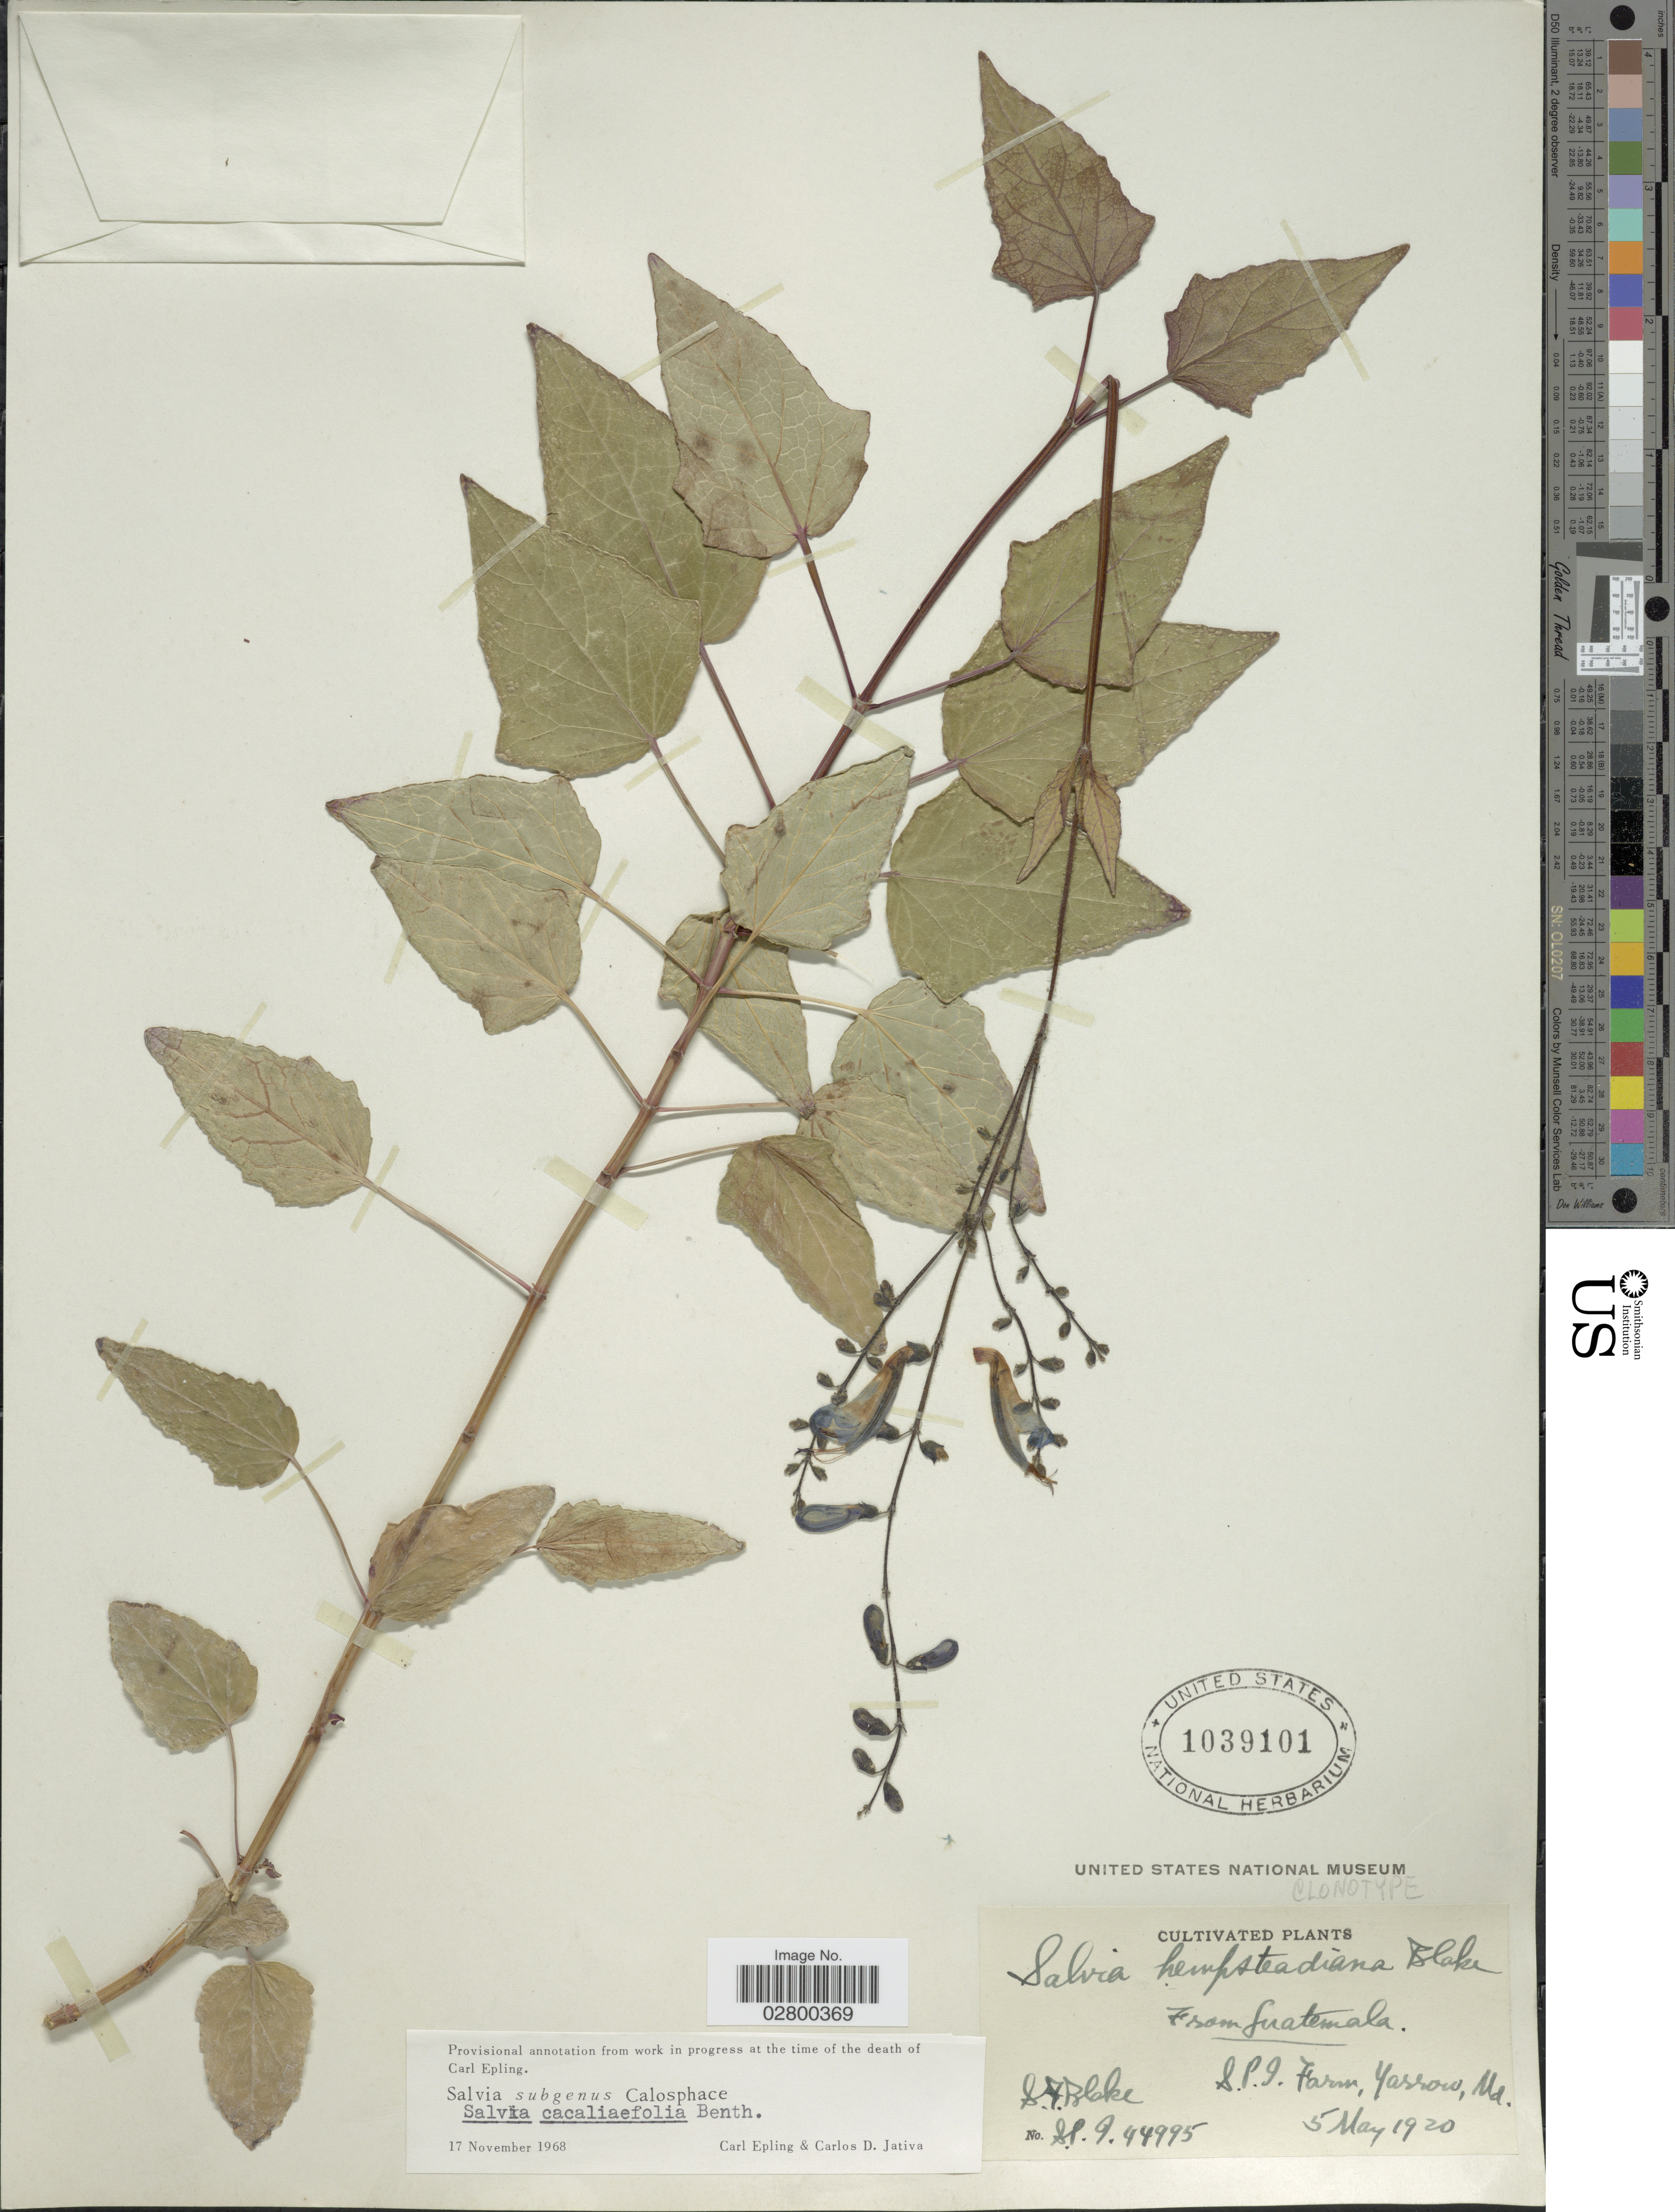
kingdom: Plantae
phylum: Tracheophyta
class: Magnoliopsida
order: Lamiales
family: Lamiaceae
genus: Salvia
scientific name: Salvia cacaliifolia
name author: Benth.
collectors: S. Blake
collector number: S.P.I.44995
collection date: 1920-05-05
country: United States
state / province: Maryland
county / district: Prince George's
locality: S.P.I. Farm, Yarrow, Md.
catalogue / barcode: US 1039101